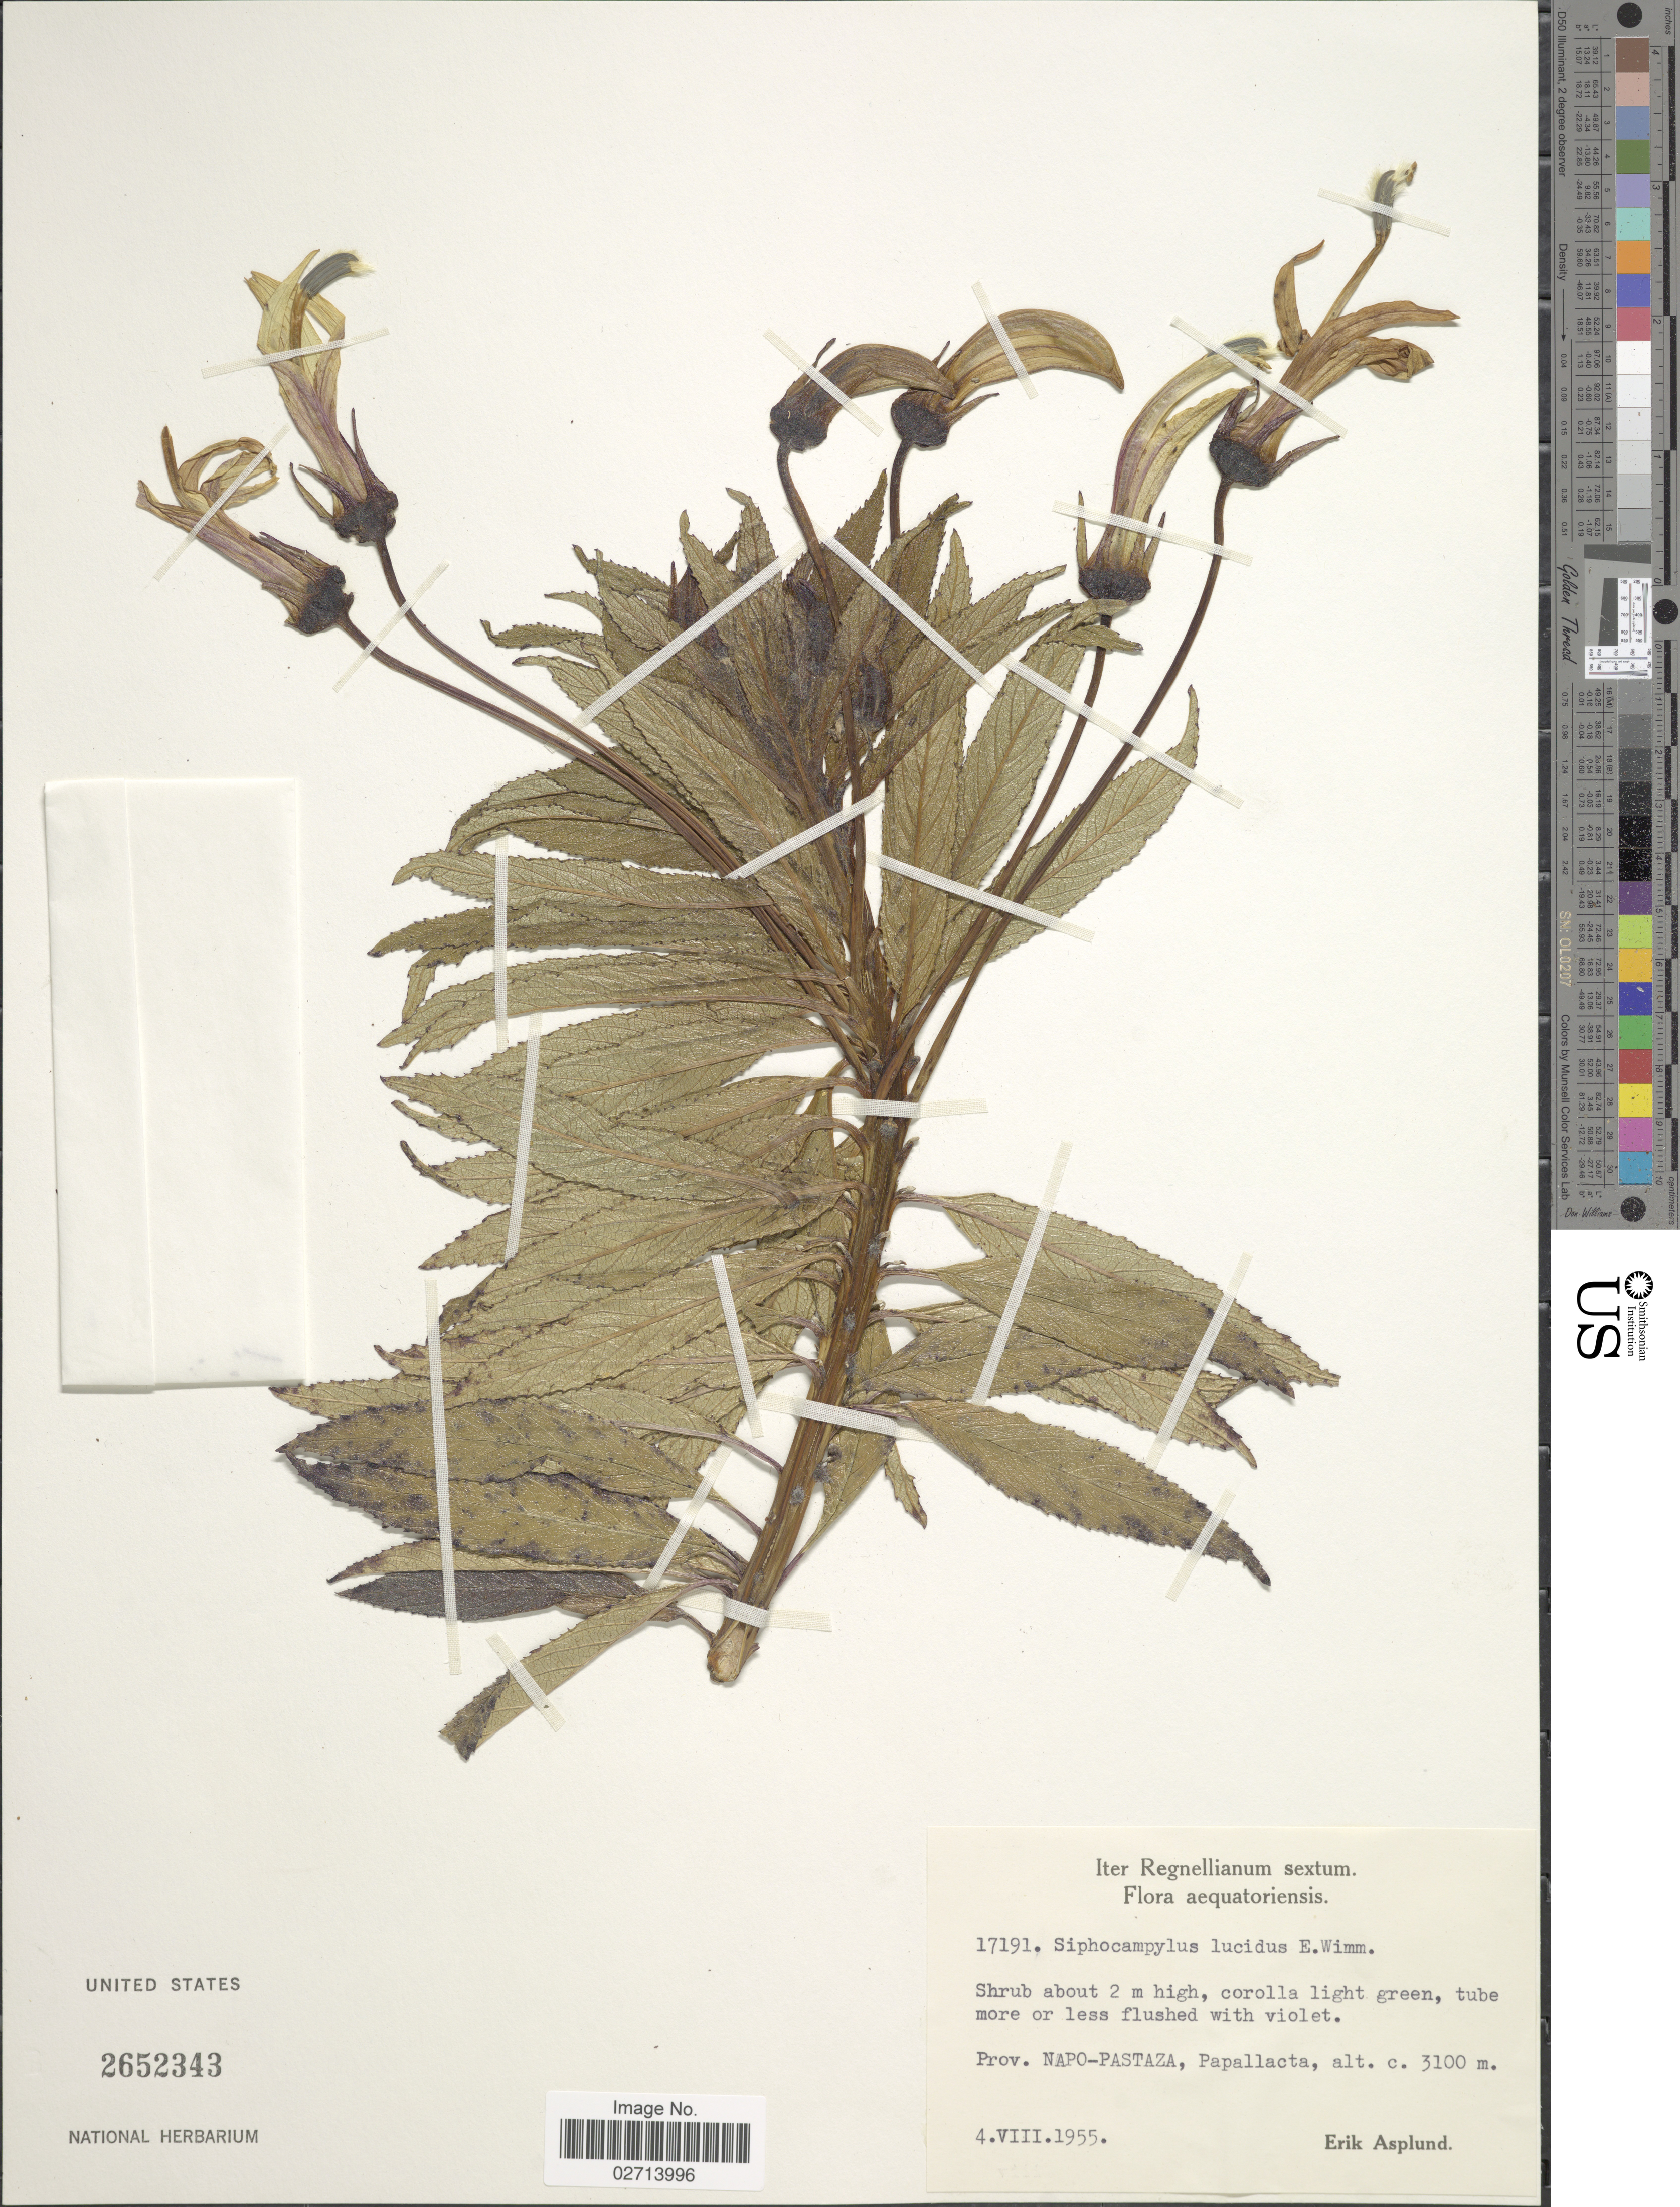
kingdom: Plantae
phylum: Tracheophyta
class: Magnoliopsida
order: Asterales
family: Campanulaceae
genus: Siphocampylus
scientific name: Siphocampylus lucidus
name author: E. Wimm.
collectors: E. Asplund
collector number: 17191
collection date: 1955-08-04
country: Ecuador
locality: Prov. Napo-Pastaza, Papallacta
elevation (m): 3100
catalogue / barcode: US 2652343